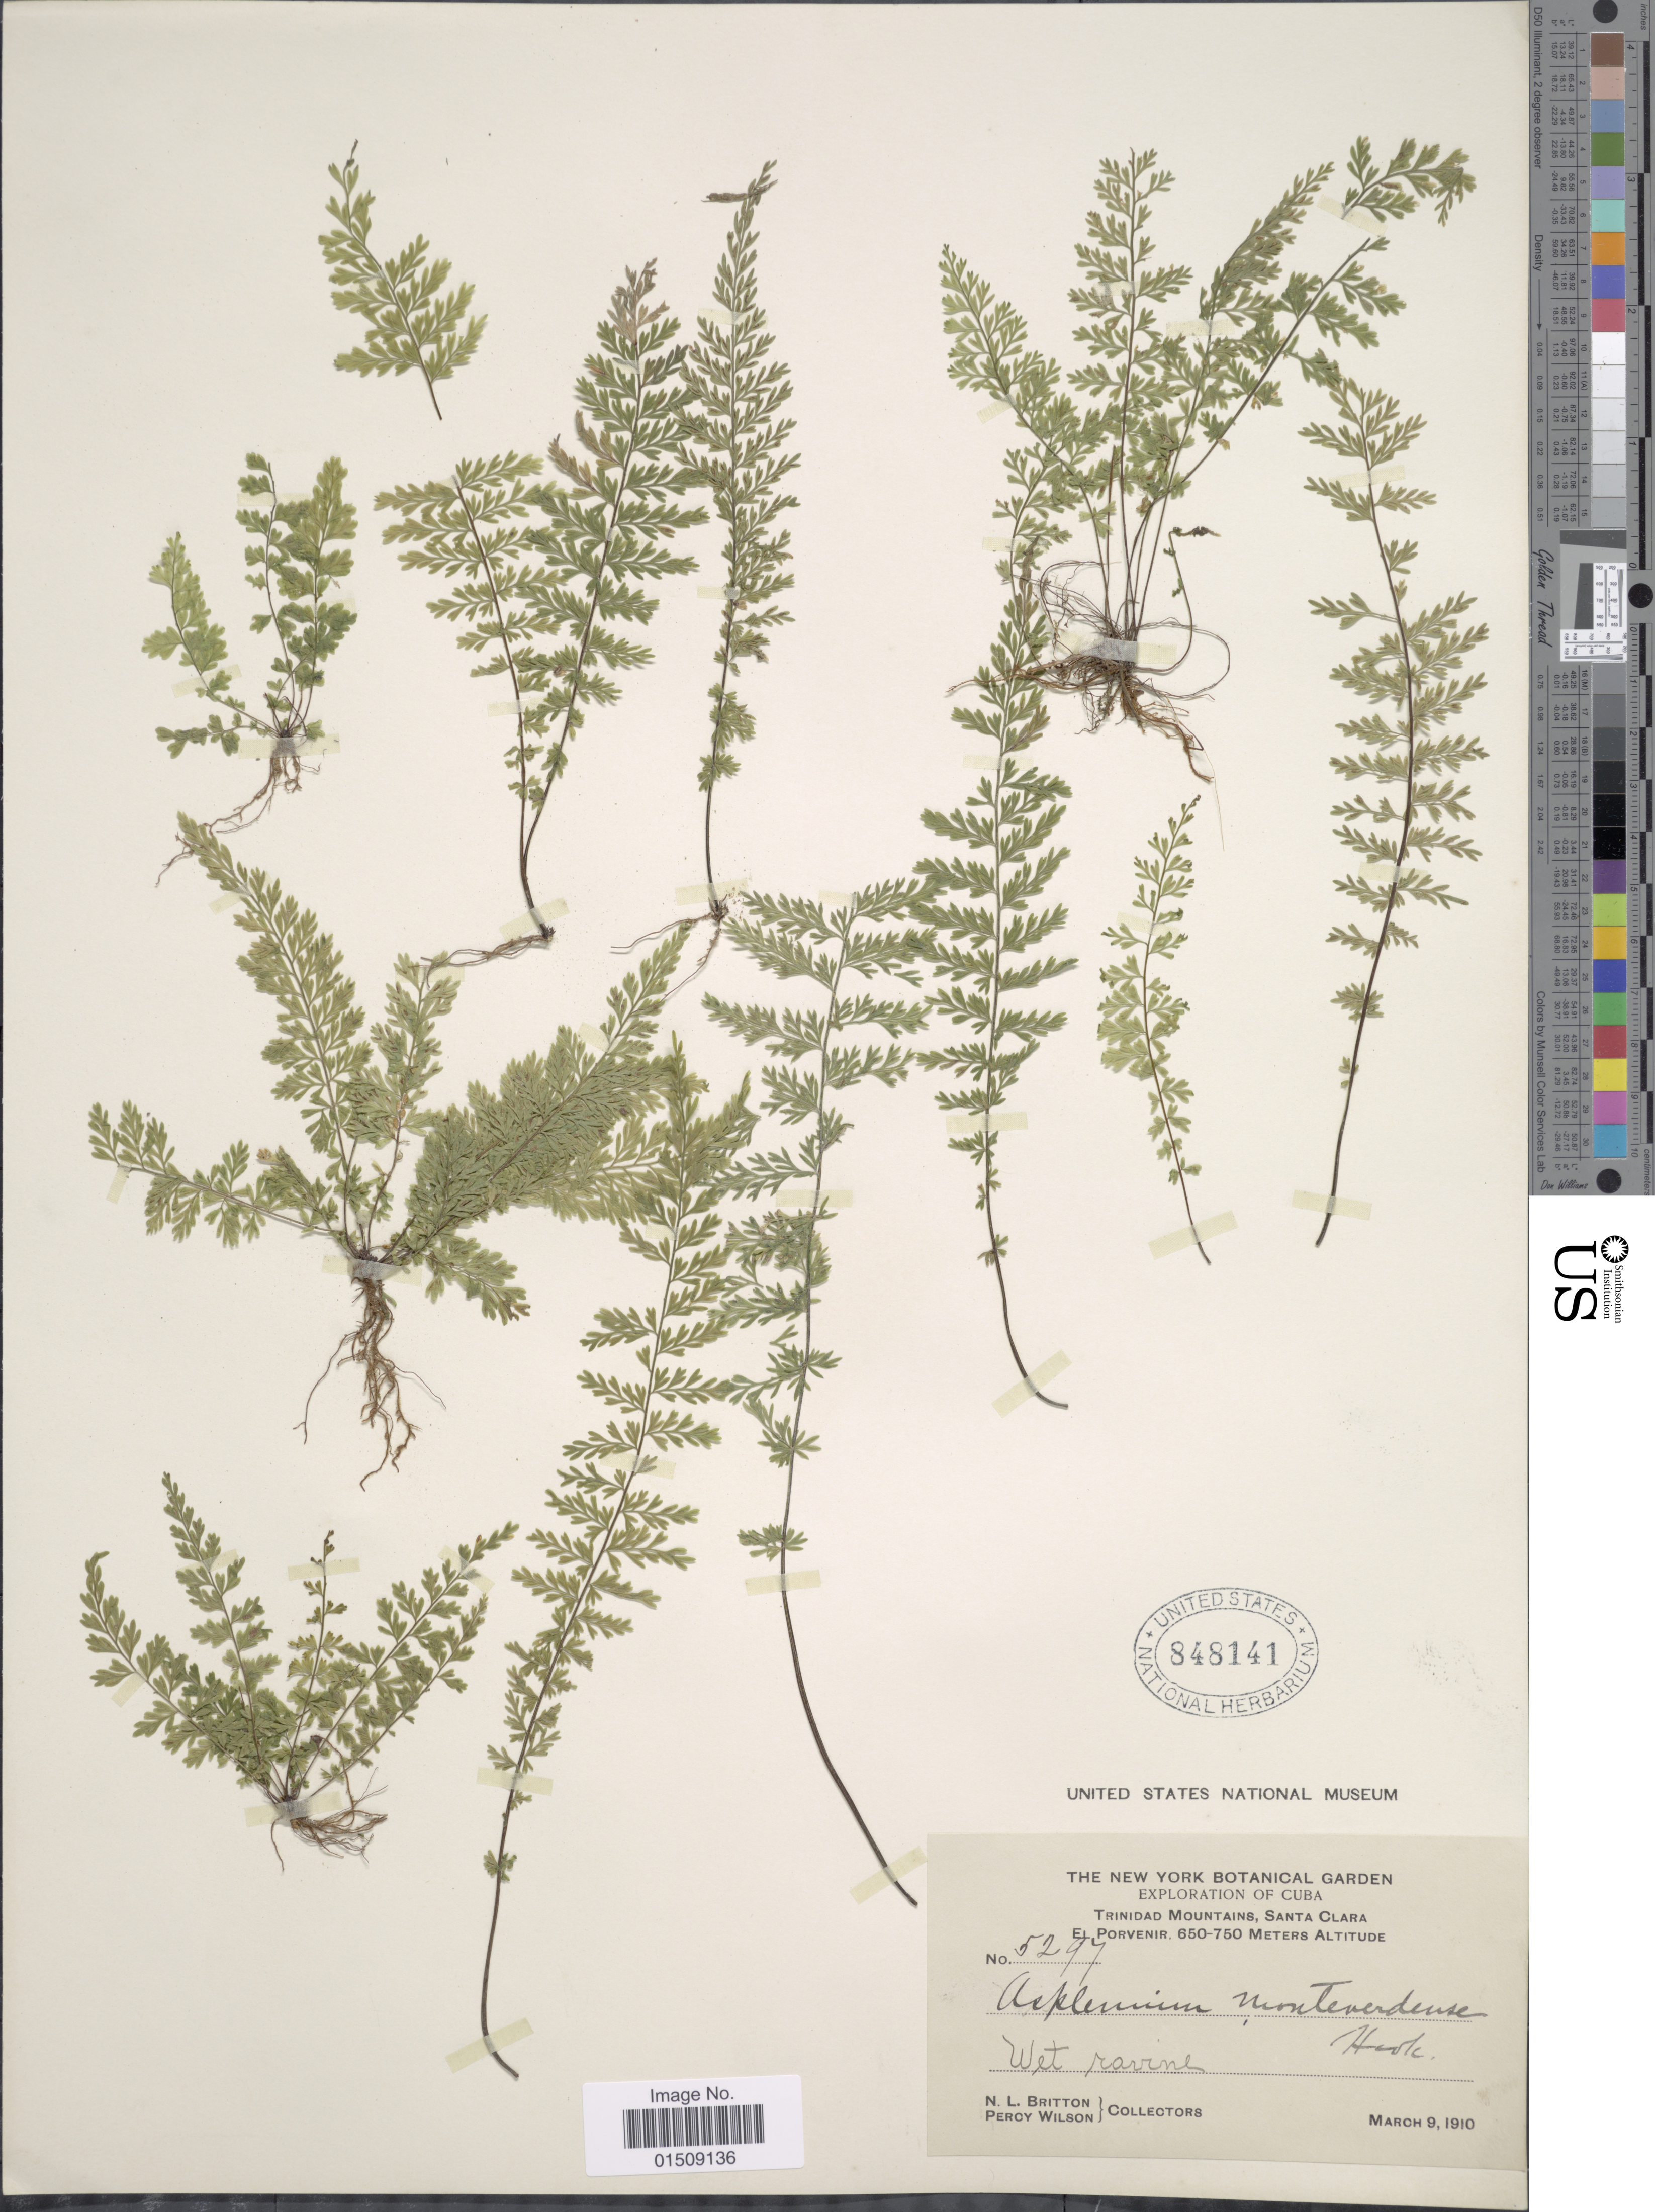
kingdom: Plantae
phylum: Tracheophyta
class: Polypodiopsida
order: Polypodiales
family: Aspleniaceae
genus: Asplenium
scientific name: Asplenium myriophyllum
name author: (Sw.) C. Presl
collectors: N. Britton & P. Wilson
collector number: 5297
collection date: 1910-03-09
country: Cuba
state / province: Las Villas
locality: Trinidad Mountains, Santa Clara, El Porvenir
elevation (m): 650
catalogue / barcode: US 848141